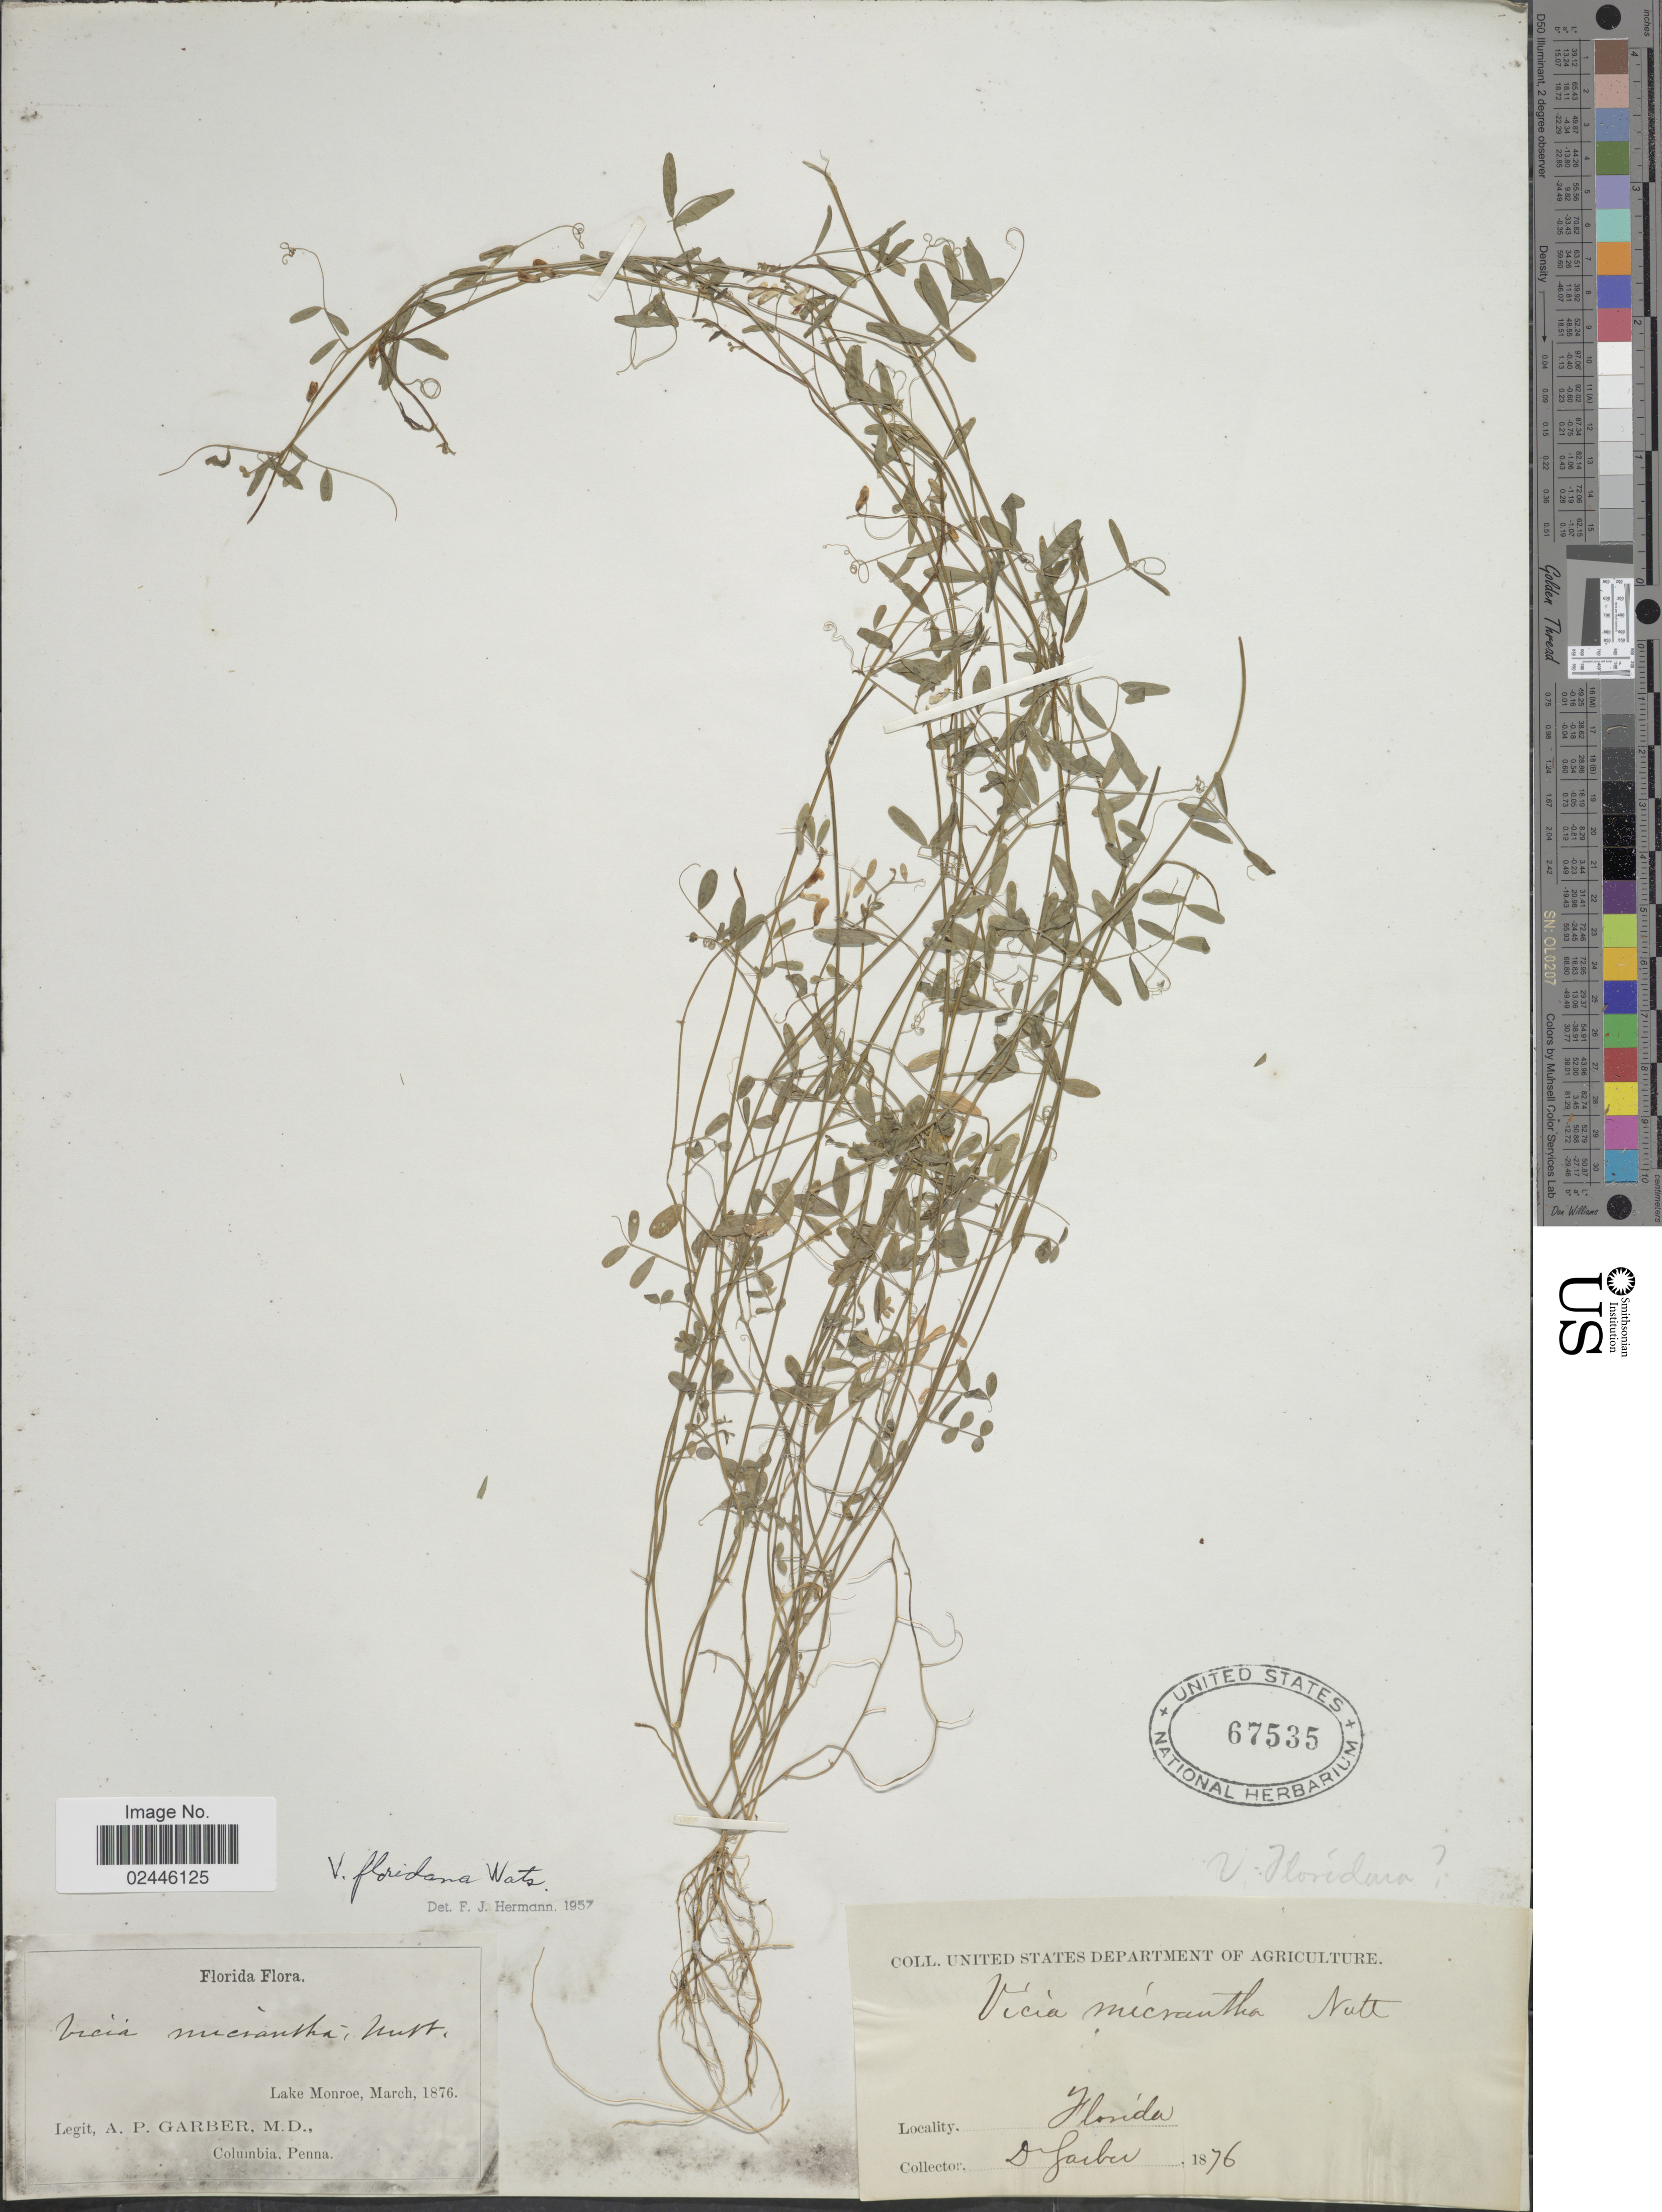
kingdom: Plantae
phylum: Tracheophyta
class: Magnoliopsida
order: Fabales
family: Fabaceae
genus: Vicia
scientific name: Vicia floridana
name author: S. Watson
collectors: A. P. Garber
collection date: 1876-03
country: United States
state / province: Florida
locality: Lake Monroe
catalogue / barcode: US 67535